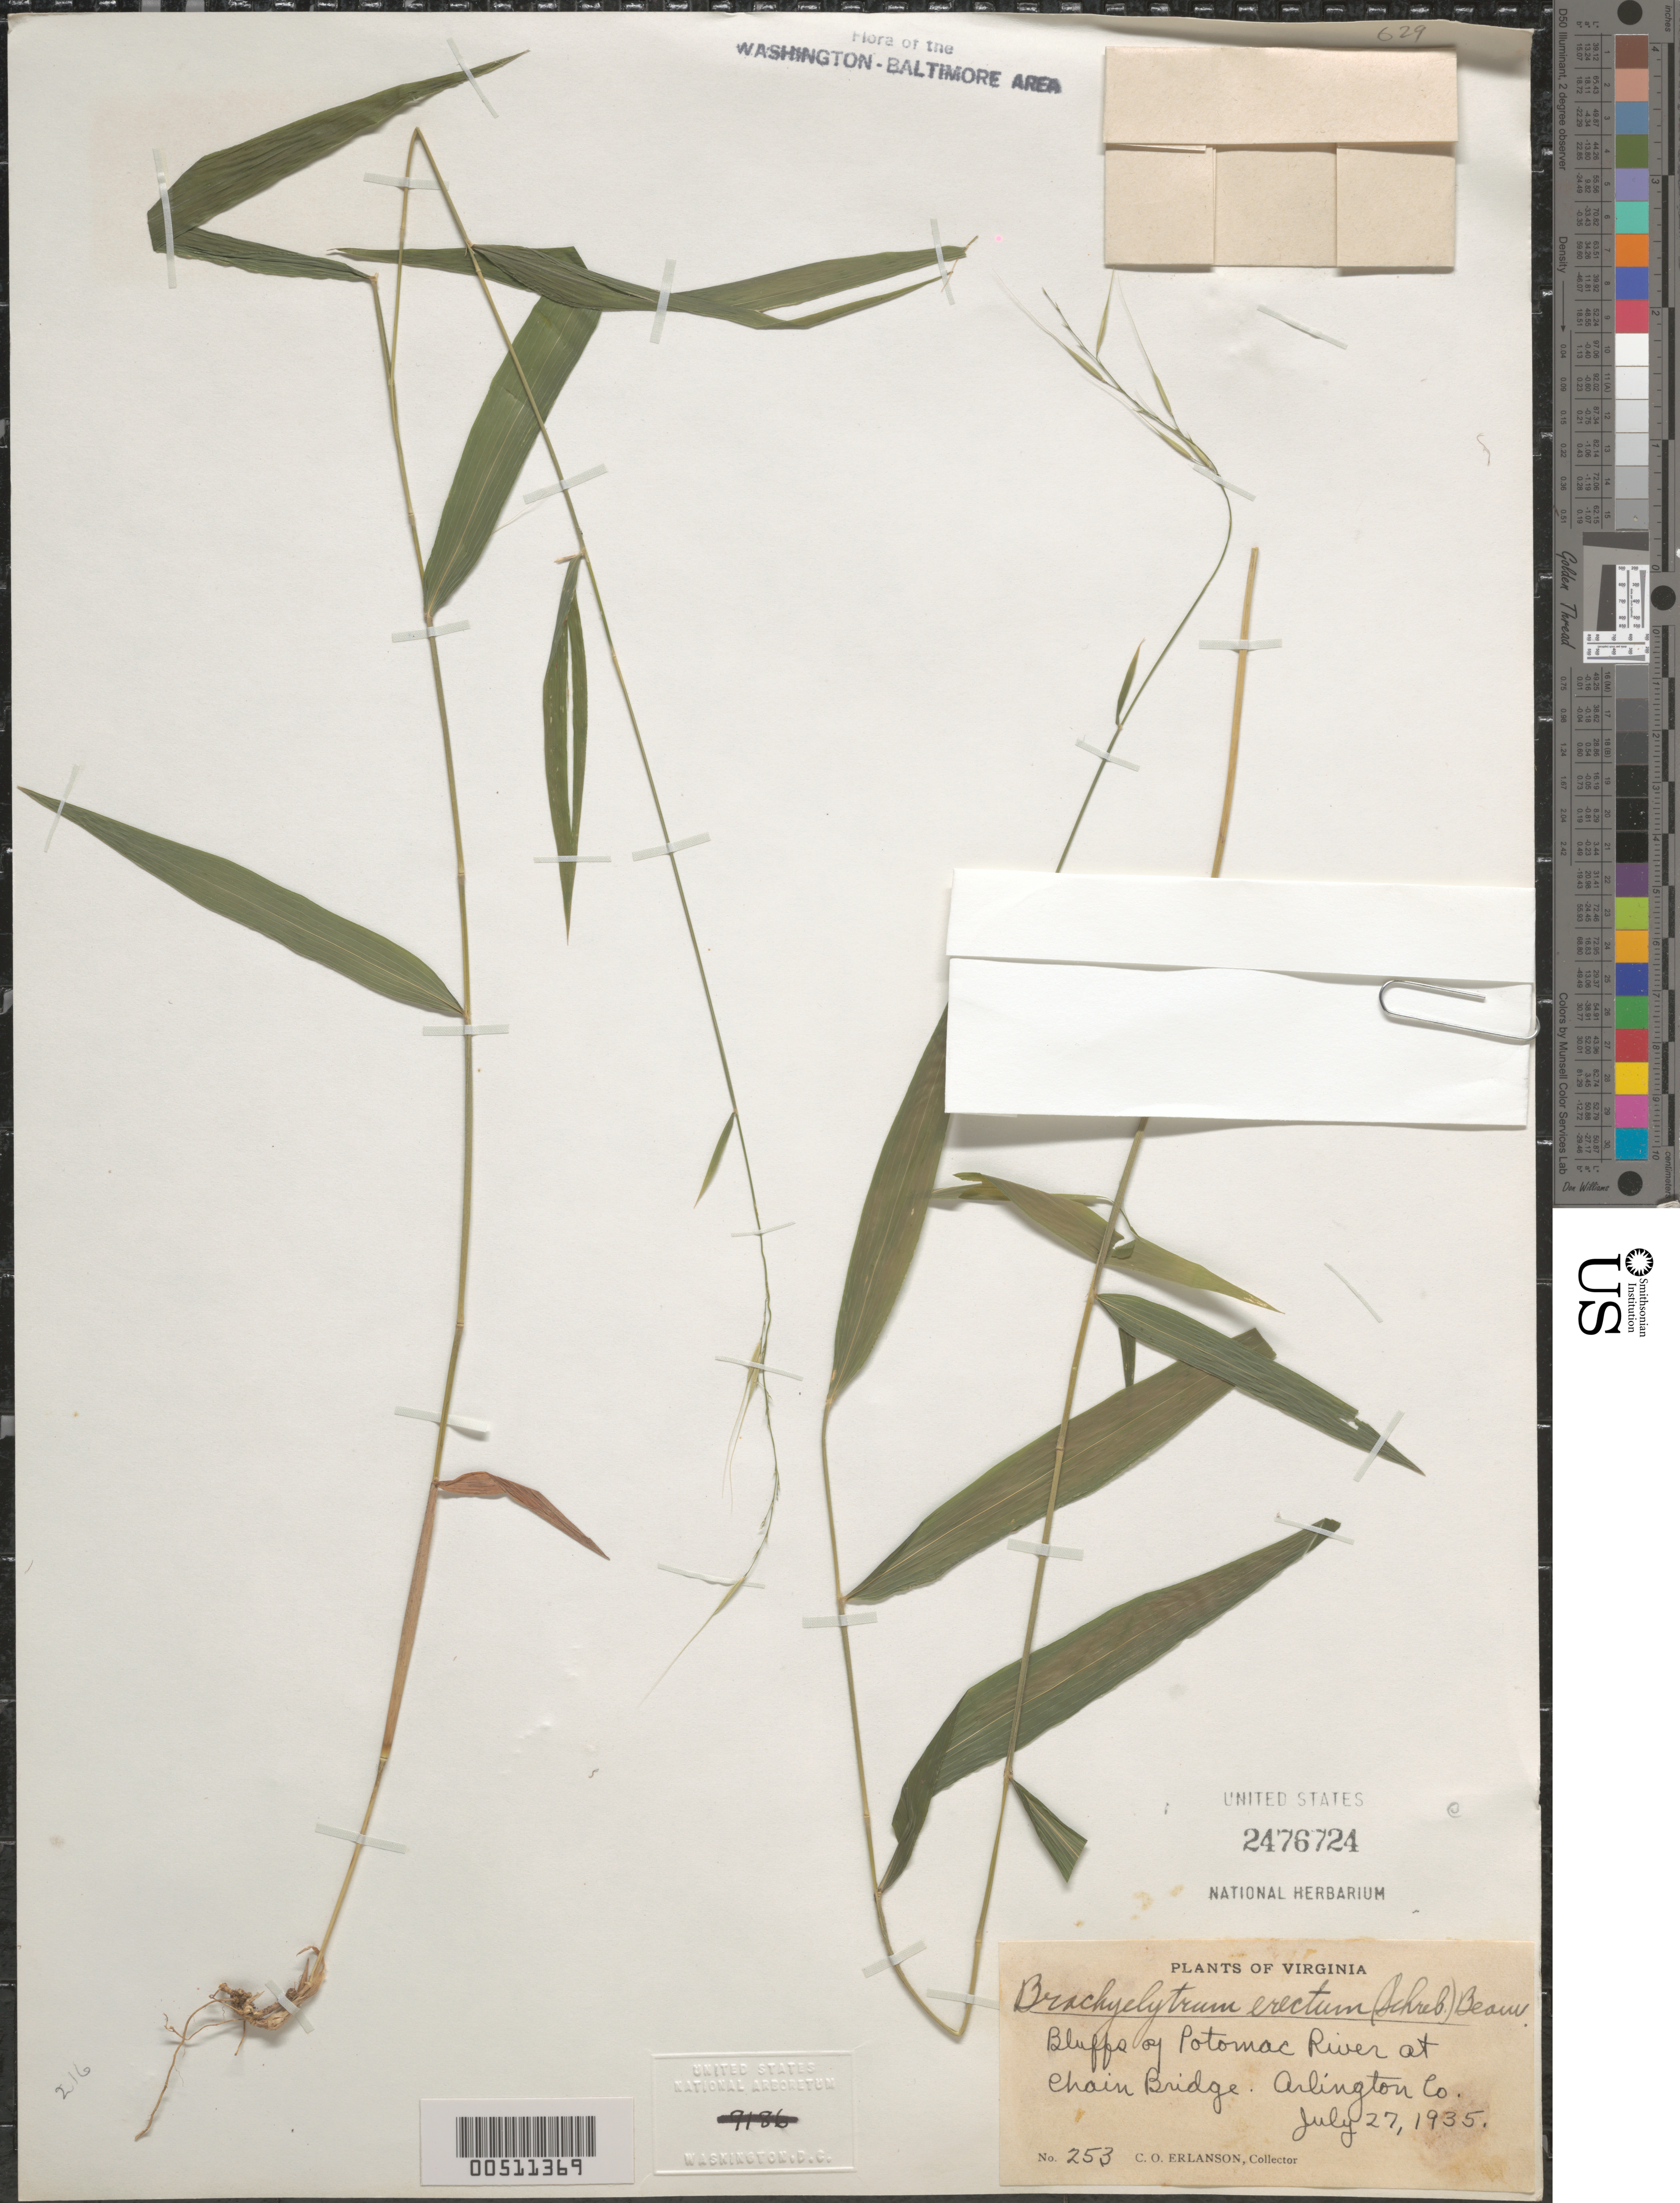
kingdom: Plantae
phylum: Tracheophyta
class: Liliopsida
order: Poales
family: Poaceae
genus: Brachyelytrum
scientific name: Brachyelytrum erectum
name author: (Schreb.) P. Beauv.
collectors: C. O. Erlanson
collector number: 253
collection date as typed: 27 Jul 1935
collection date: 1935-07-27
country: United States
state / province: Virginia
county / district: Arlington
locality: Chain Bridge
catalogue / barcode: US 2476724